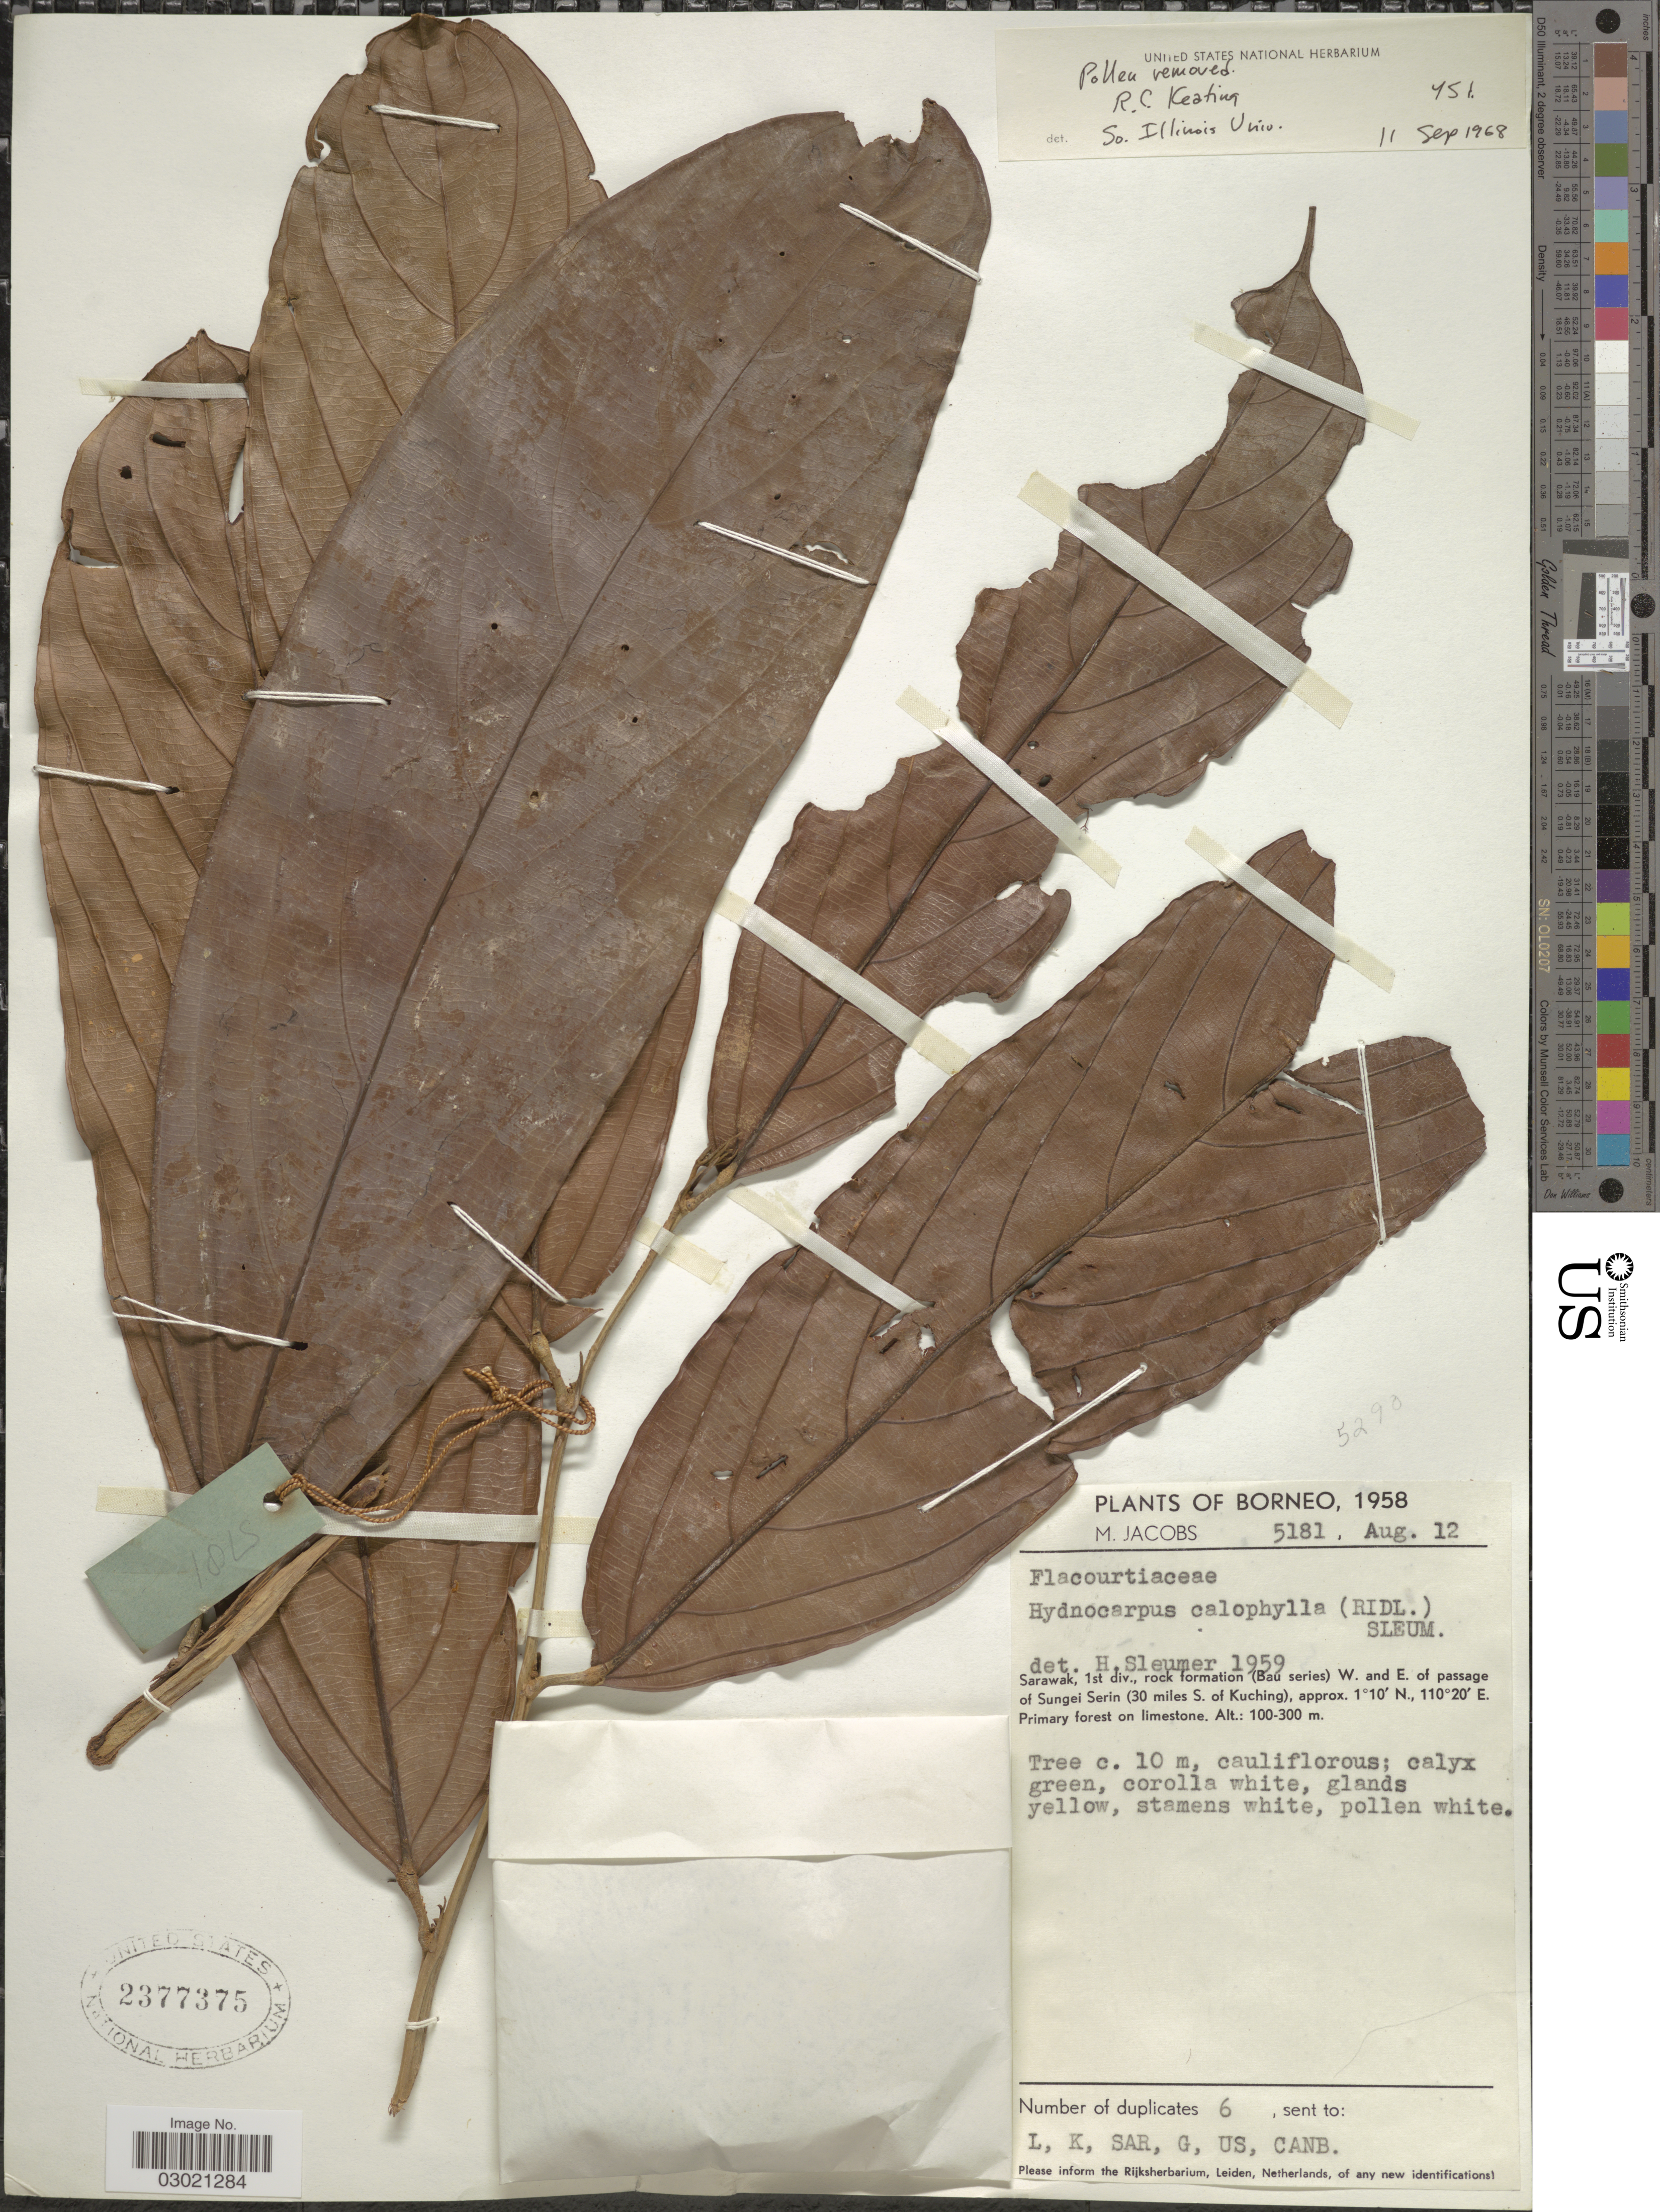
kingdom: Plantae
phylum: Tracheophyta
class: Magnoliopsida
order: Malpighiales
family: Achariaceae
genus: Hydnocarpus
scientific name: Hydnocarpus calophyllus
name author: Sleumer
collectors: M. Jacobs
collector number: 5181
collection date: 1958-08-12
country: Malaysia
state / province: Sarawak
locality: Borneo. Sarawak, 1st div., rock formation (Bau series) W. and E. of passage of Sungei Serin (30 miles S. of Kuching).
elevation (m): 100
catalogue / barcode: US 2377375